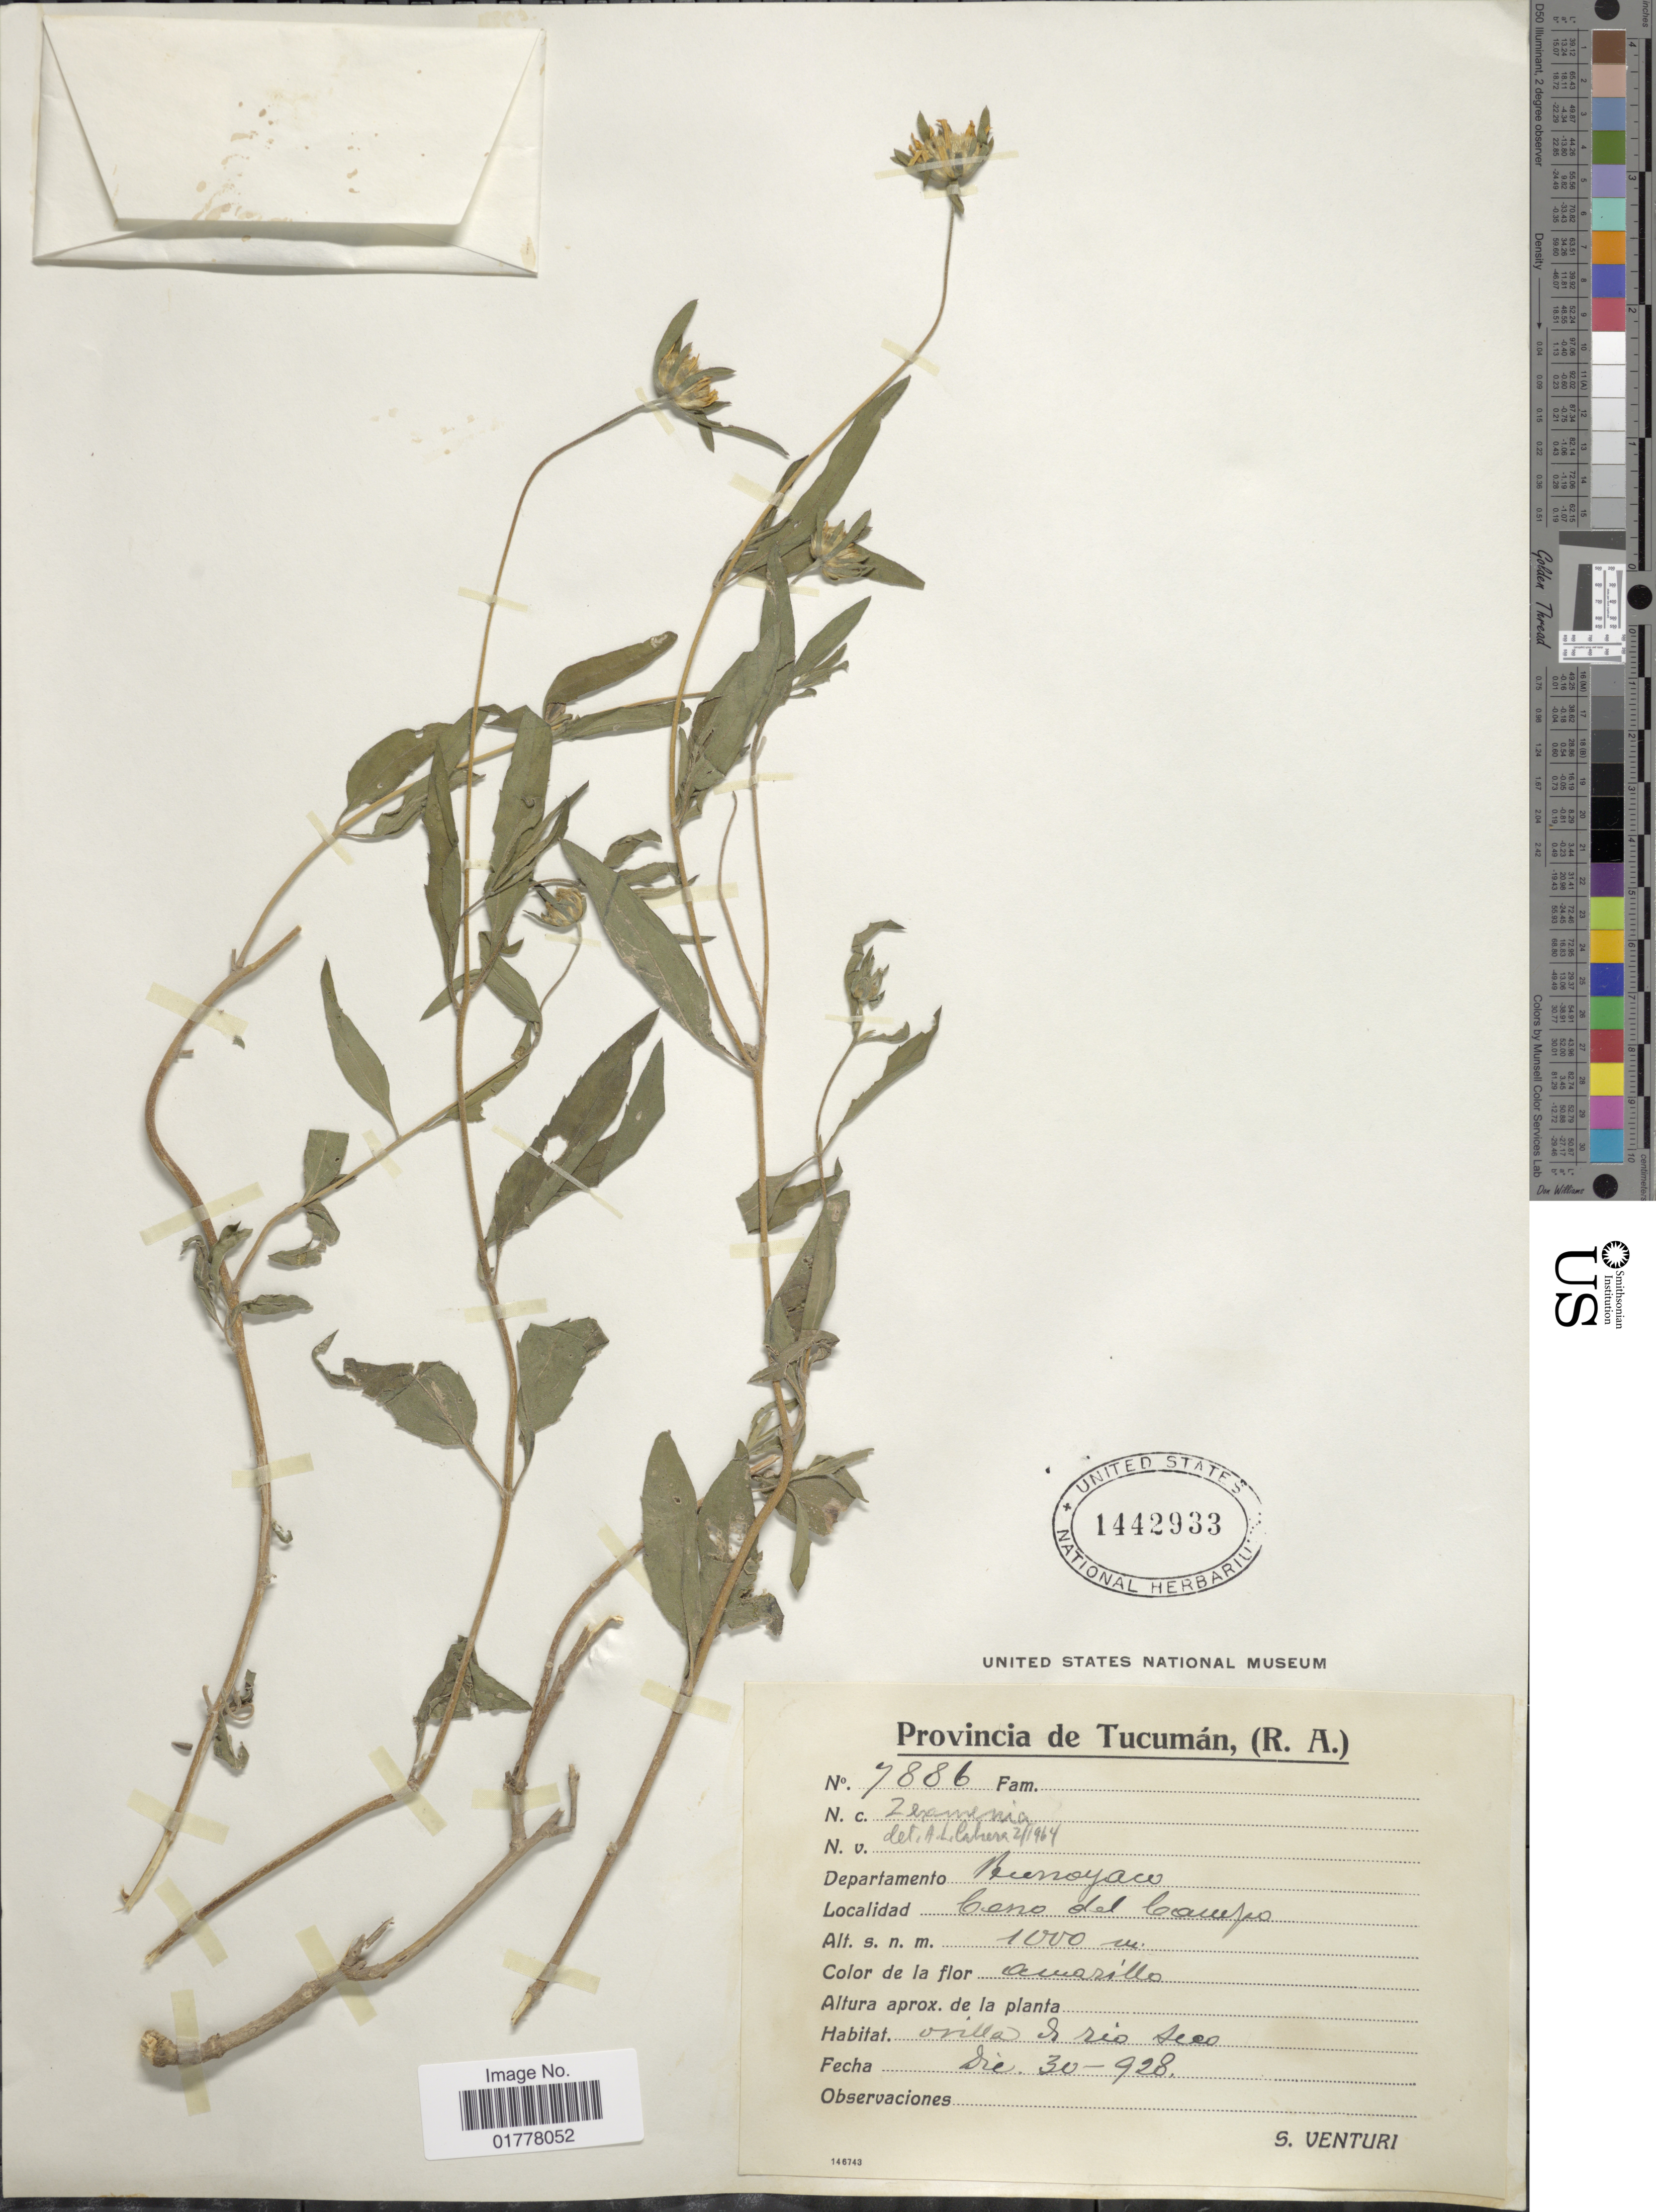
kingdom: Plantae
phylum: Tracheophyta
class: Magnoliopsida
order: Asterales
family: Asteraceae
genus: Angelphytum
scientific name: Angelphytum aspilioides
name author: (Griseb.) H. Rob.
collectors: S. Venturi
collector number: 7886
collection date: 1928-12-30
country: Argentina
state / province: Tucumán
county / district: Burruyacú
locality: Cerro del Campo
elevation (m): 1000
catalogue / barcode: US 1442933